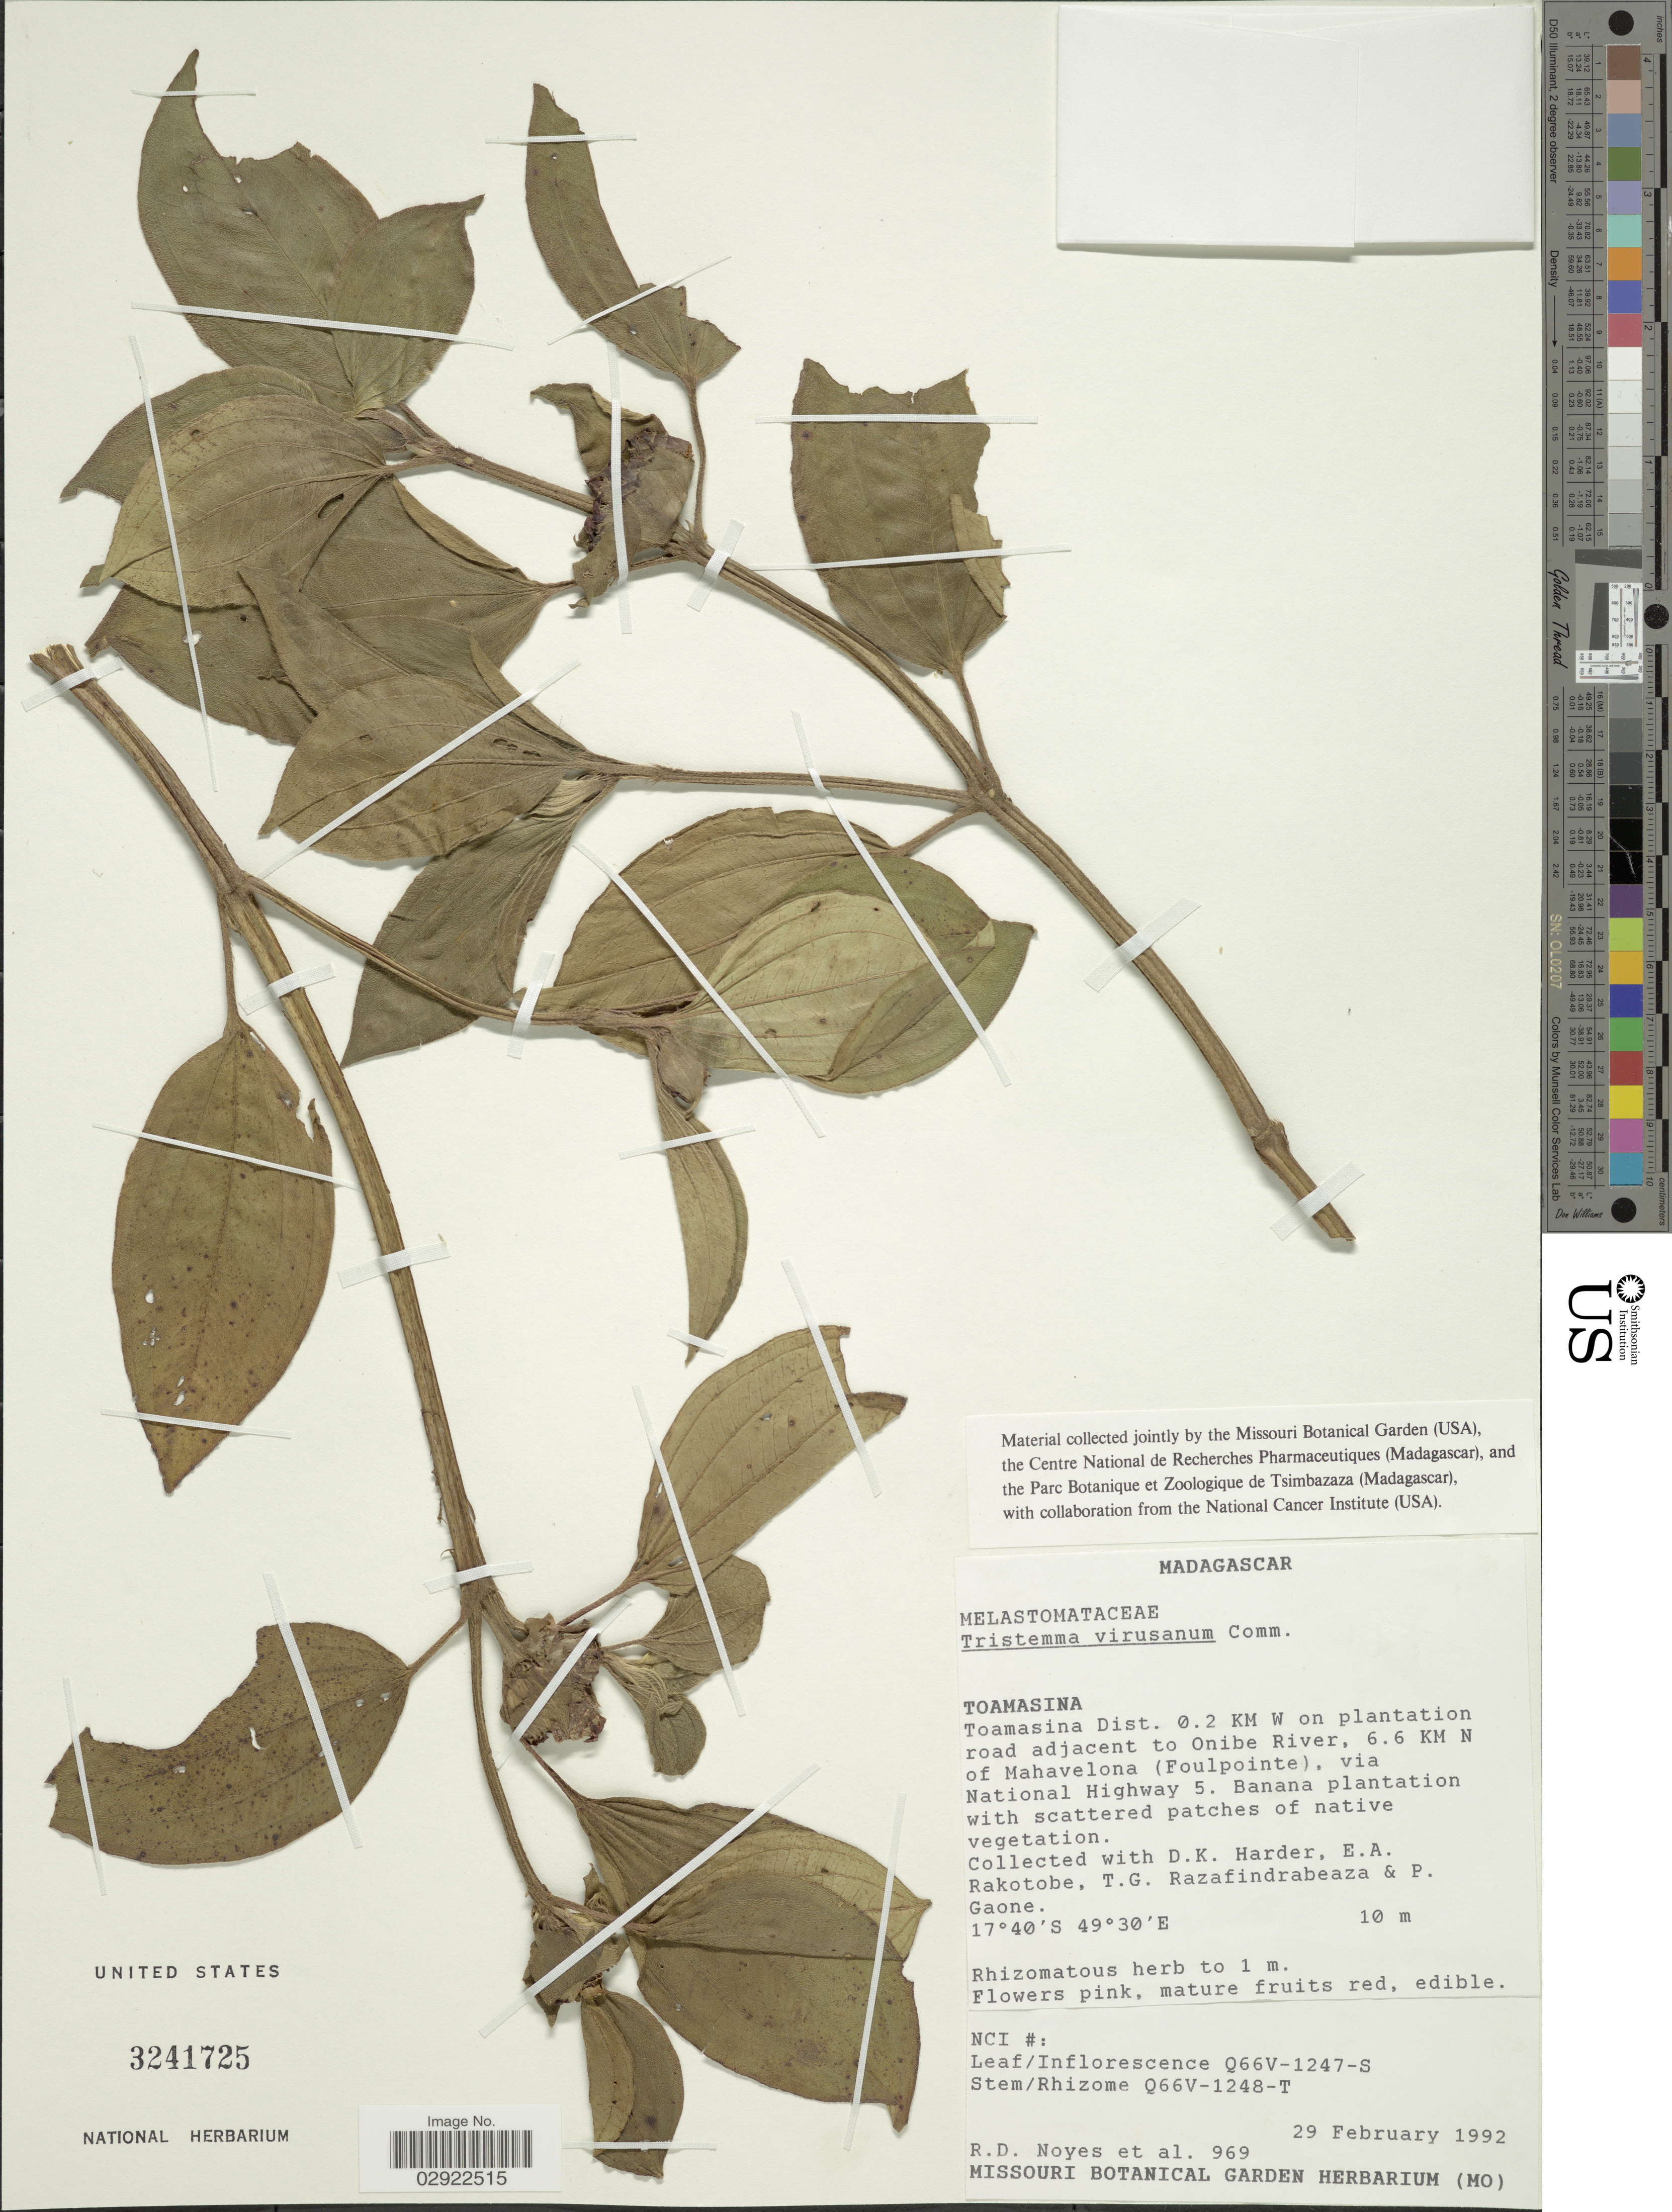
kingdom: Plantae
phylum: Tracheophyta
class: Magnoliopsida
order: Myrtales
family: Melastomataceae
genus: Tristemma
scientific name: Tristemma mauritianum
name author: J.F. Gmel.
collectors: R. Noyes, D. Harder, E. Rakotobe, T. Razafindrabaeza & P. Gaone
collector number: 969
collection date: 1992-02-29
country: Madagascar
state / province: Atsinanana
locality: Toamasina Dist. 0.2 KM W on plantation road adjacent to Onibe River, 6.6 KM N of Mahavelona (Foulpointe), via National Highway 5.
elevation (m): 10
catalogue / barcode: US 3241725